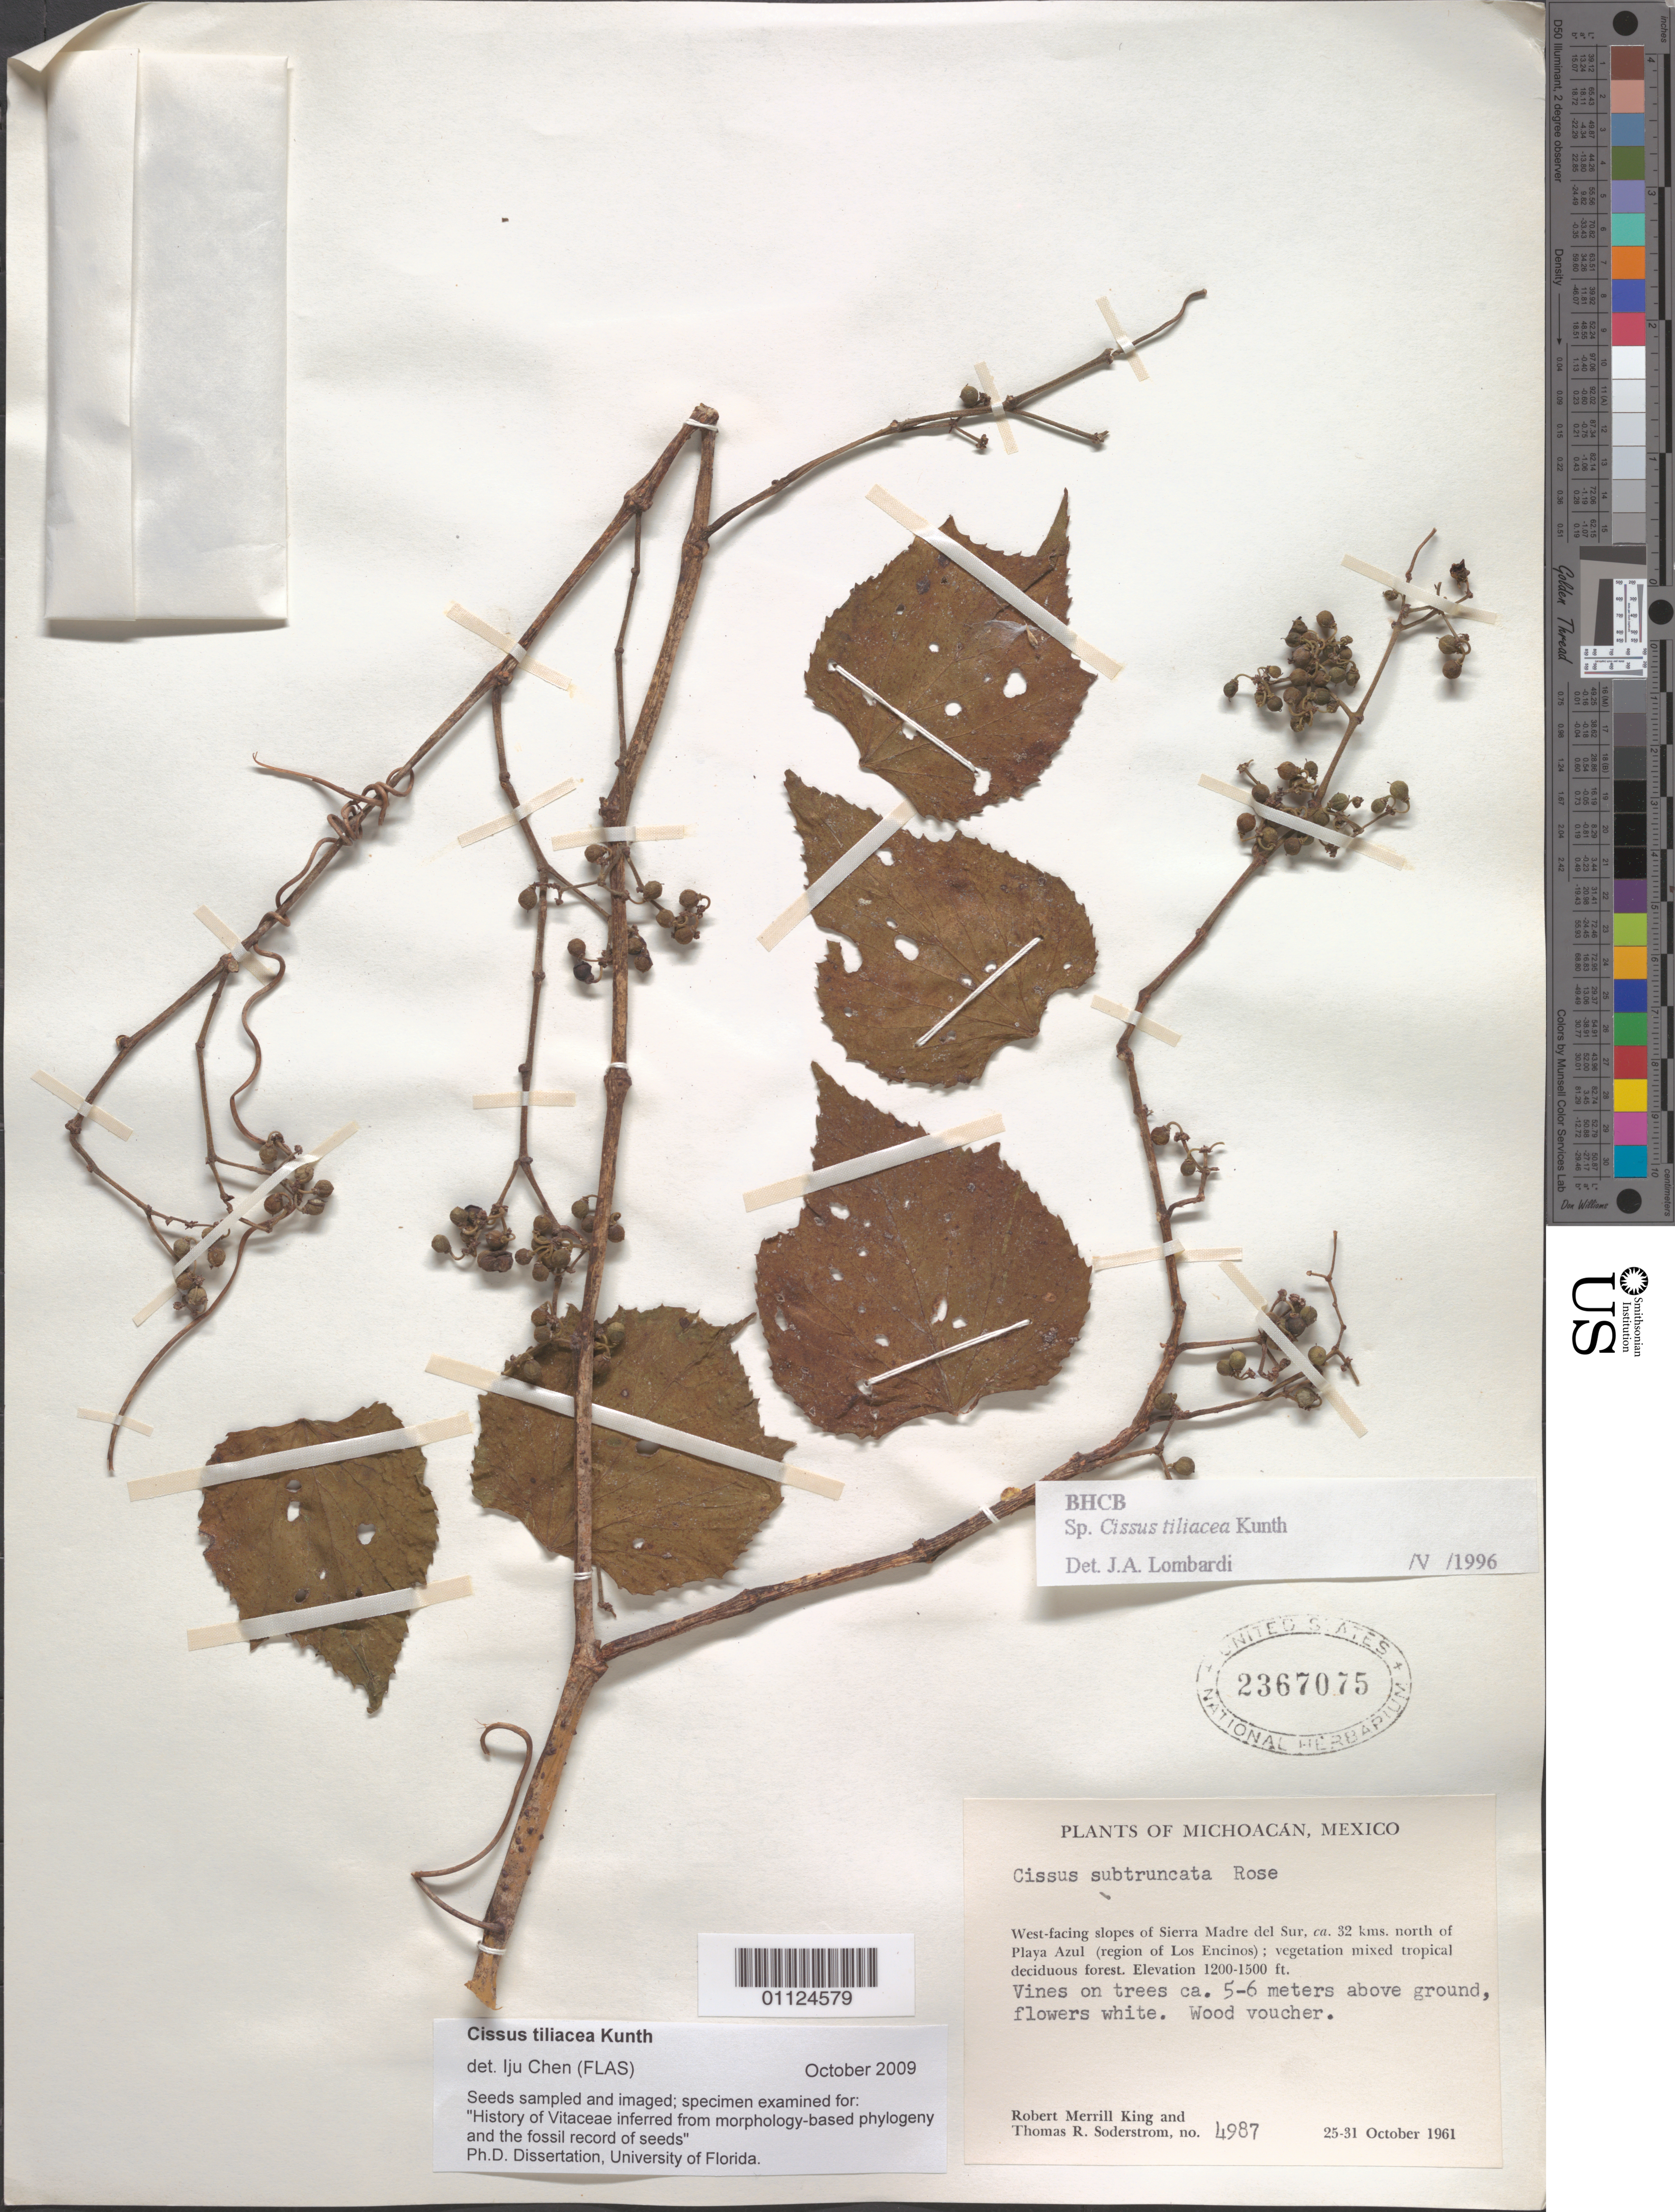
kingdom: Plantae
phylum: Tracheophyta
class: Magnoliopsida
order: Vitales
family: Vitaceae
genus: Cissus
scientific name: Cissus tiliacea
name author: Kunth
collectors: R. M. King & T. R. Soderstrom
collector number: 4987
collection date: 1961-10-25/1961-10-31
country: Mexico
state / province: Michoacán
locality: W-fasing slopes of Sierra Madre del Sur, ca. 32 kms, N of Playa Azul (region of Los Encinos).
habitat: Vines on trees. Vegetation mixed tropical deciduous forest.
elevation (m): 366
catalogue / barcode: US 2367075